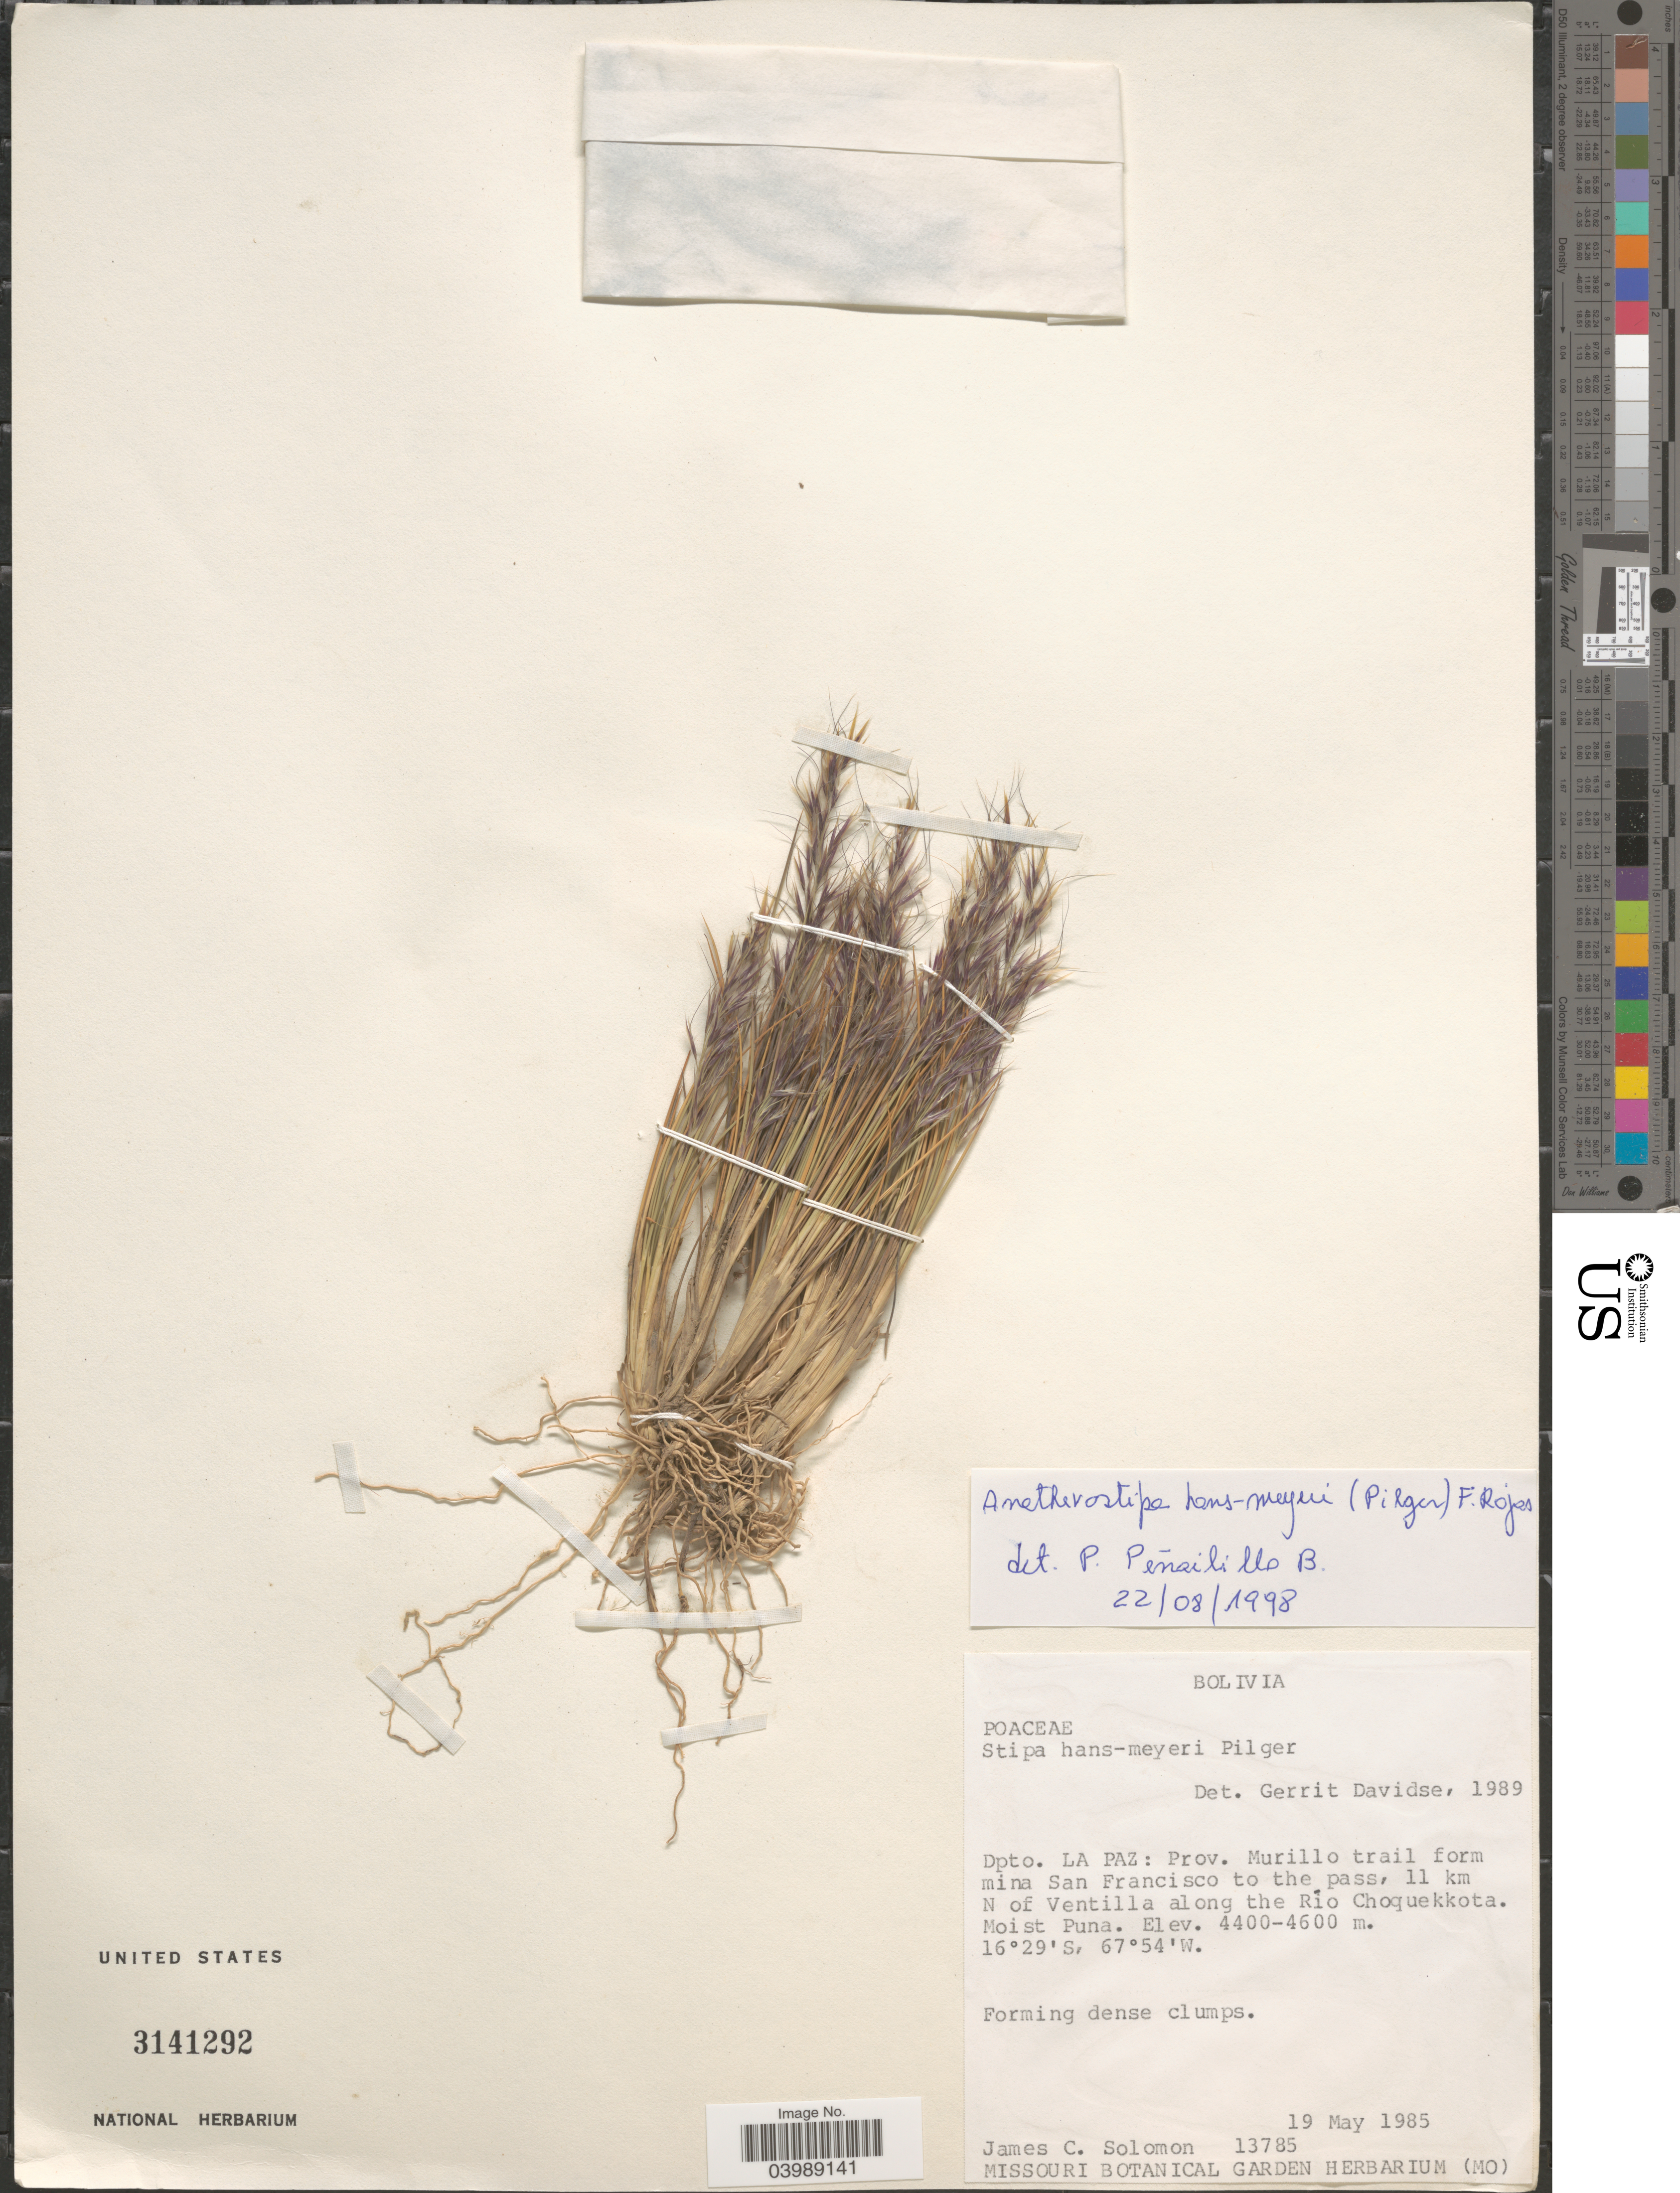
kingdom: Plantae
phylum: Tracheophyta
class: Liliopsida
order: Poales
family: Poaceae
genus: Anatherostipa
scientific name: Anatherostipa hans-meyeri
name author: (Pilg.) Peñailillo B.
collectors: J. C. Solomon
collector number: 13785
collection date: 1985-05-19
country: Bolivia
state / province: La Paz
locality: Dpto. La Paz: Prov. Murillo trail from mina San Francisco to the pass, 11 km N of Ventilla along the Río Choquekkota. Moist Puna.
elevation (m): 4400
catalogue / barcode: US 3141292